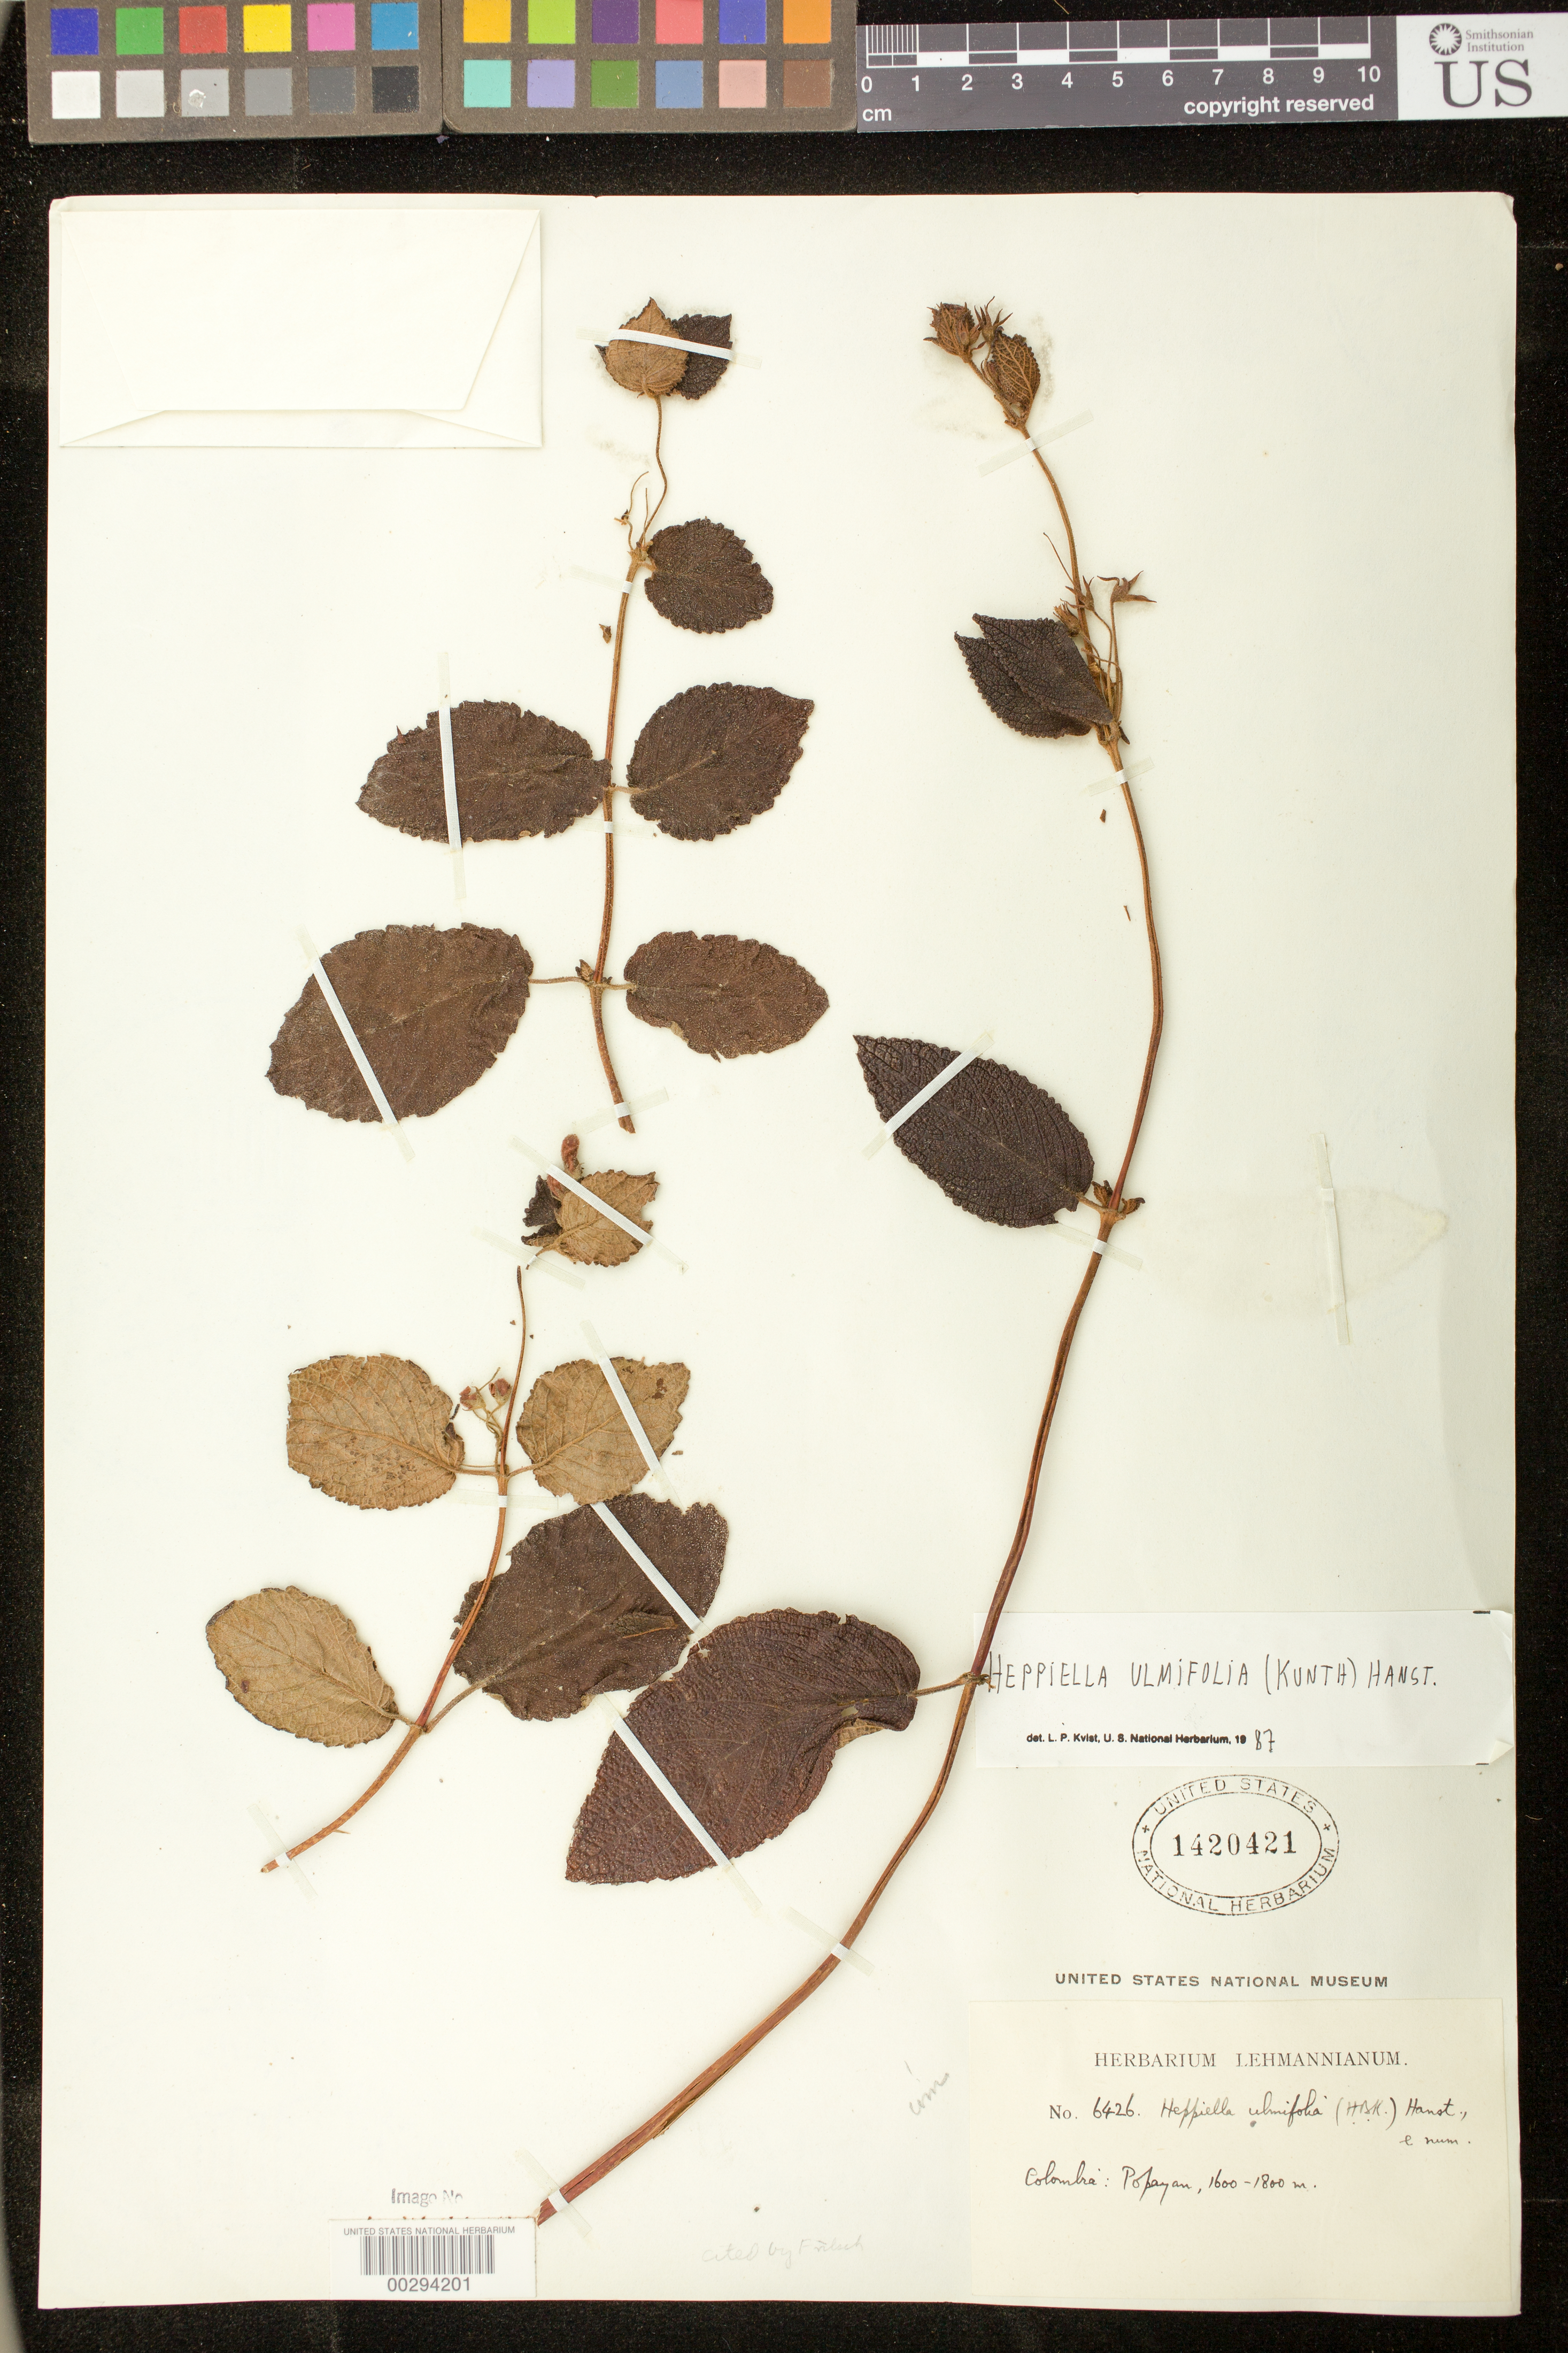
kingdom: Plantae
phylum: Tracheophyta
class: Magnoliopsida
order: Lamiales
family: Gesneriaceae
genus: Heppiella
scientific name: Heppiella ulmifolia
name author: (Kunth) Hanst.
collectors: F. C. Lehmann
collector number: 6426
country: Colombia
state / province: Cauca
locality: Popayan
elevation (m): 1600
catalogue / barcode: US 1420421